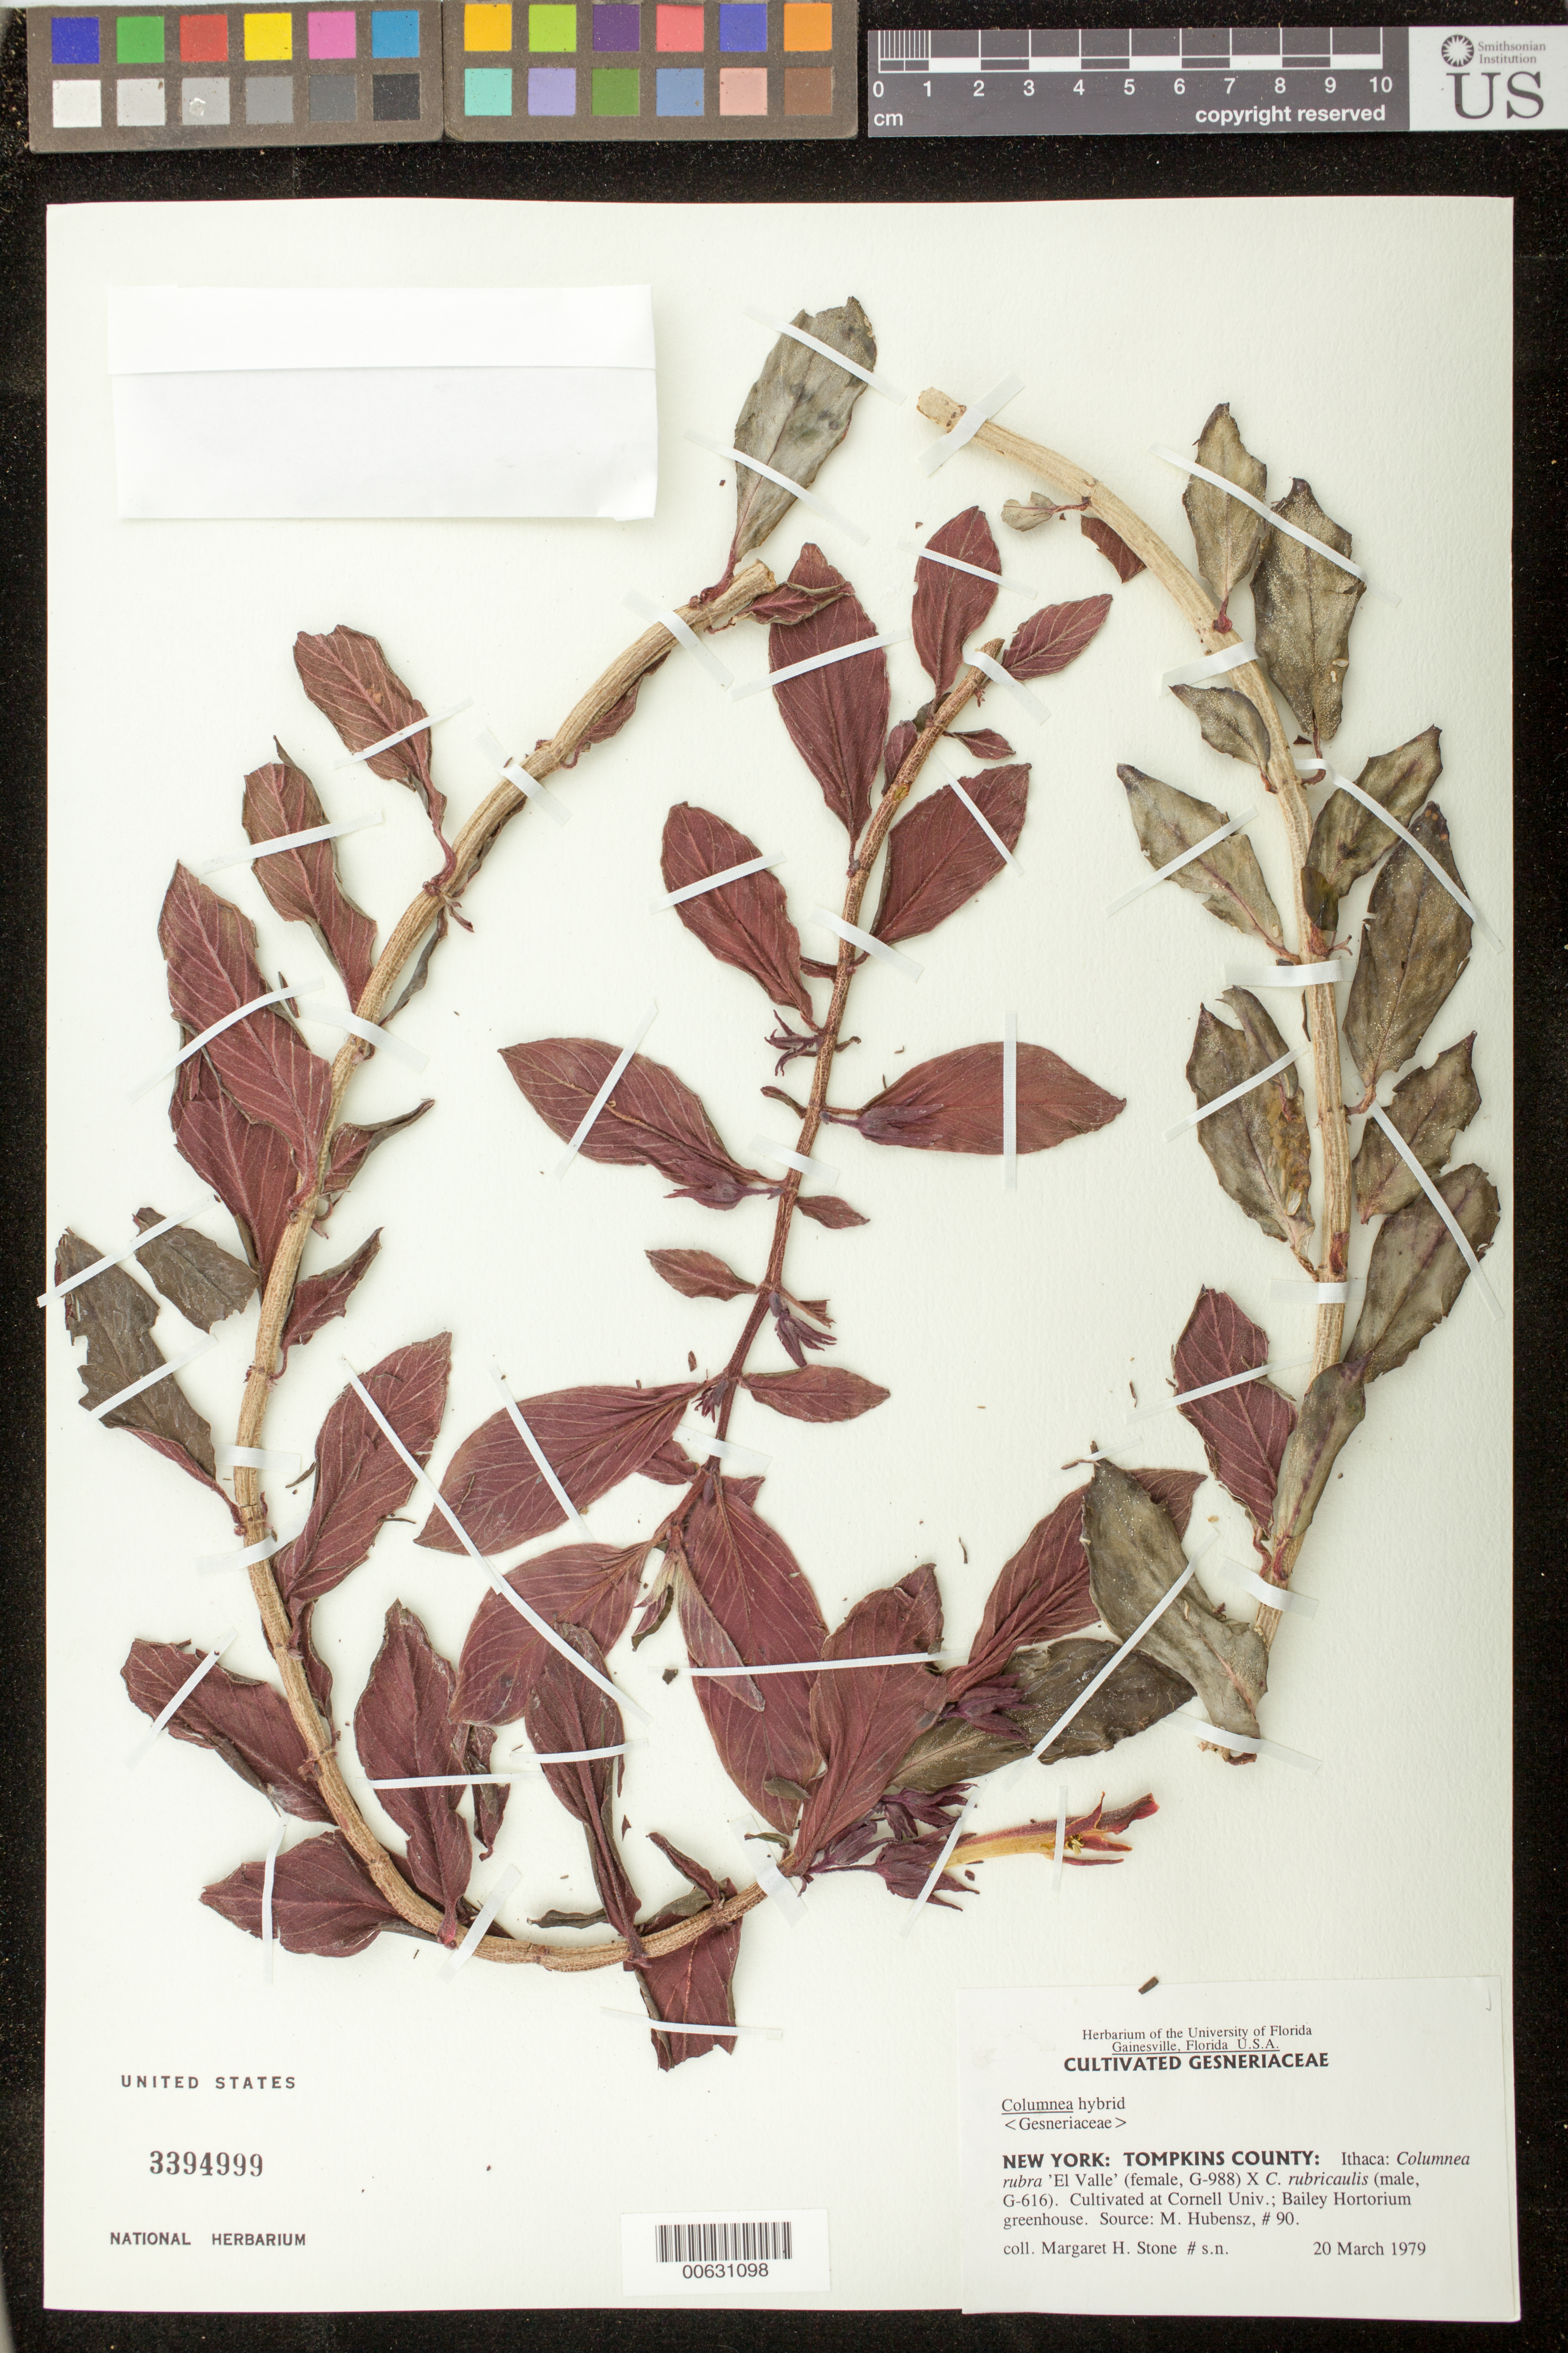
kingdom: Plantae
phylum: Tracheophyta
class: Magnoliopsida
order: Lamiales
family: Gesneriaceae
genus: Columnea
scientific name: Columnea hybrid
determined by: Skog, Laurence E.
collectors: M. Stone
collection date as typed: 20 Mar 1979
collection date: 1979-03-20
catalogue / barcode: US 3394999